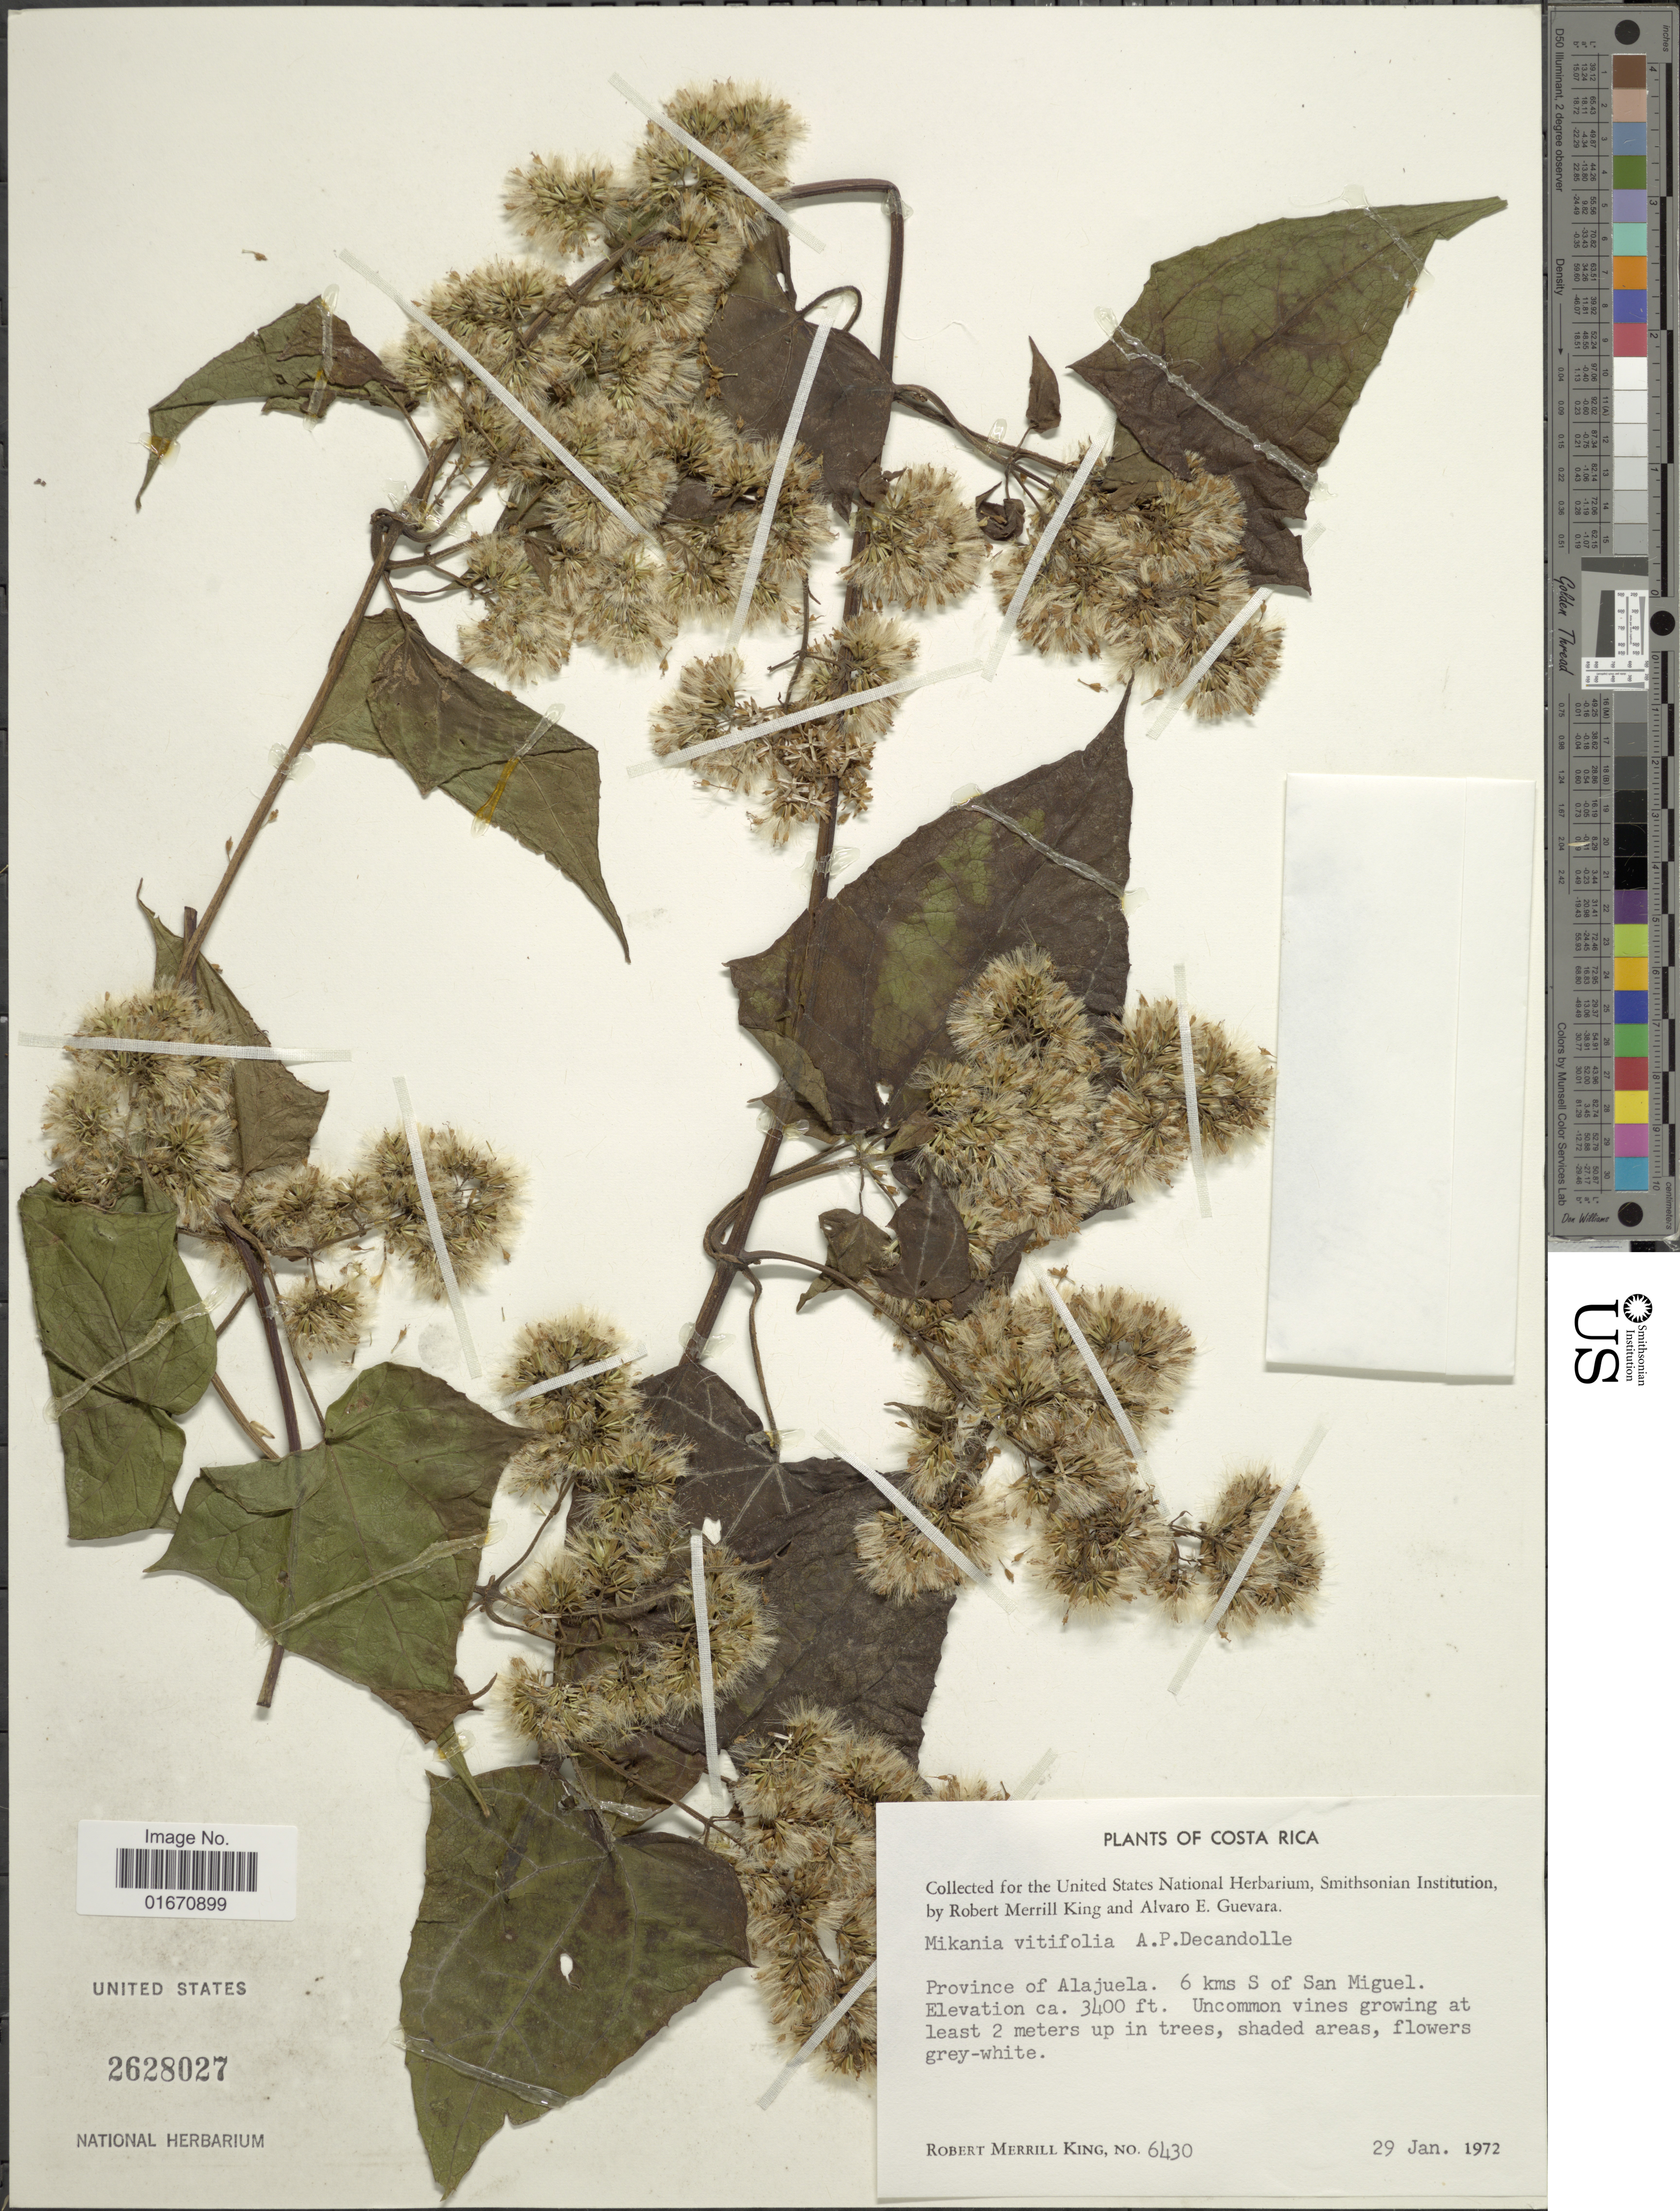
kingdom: Plantae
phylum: Tracheophyta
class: Magnoliopsida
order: Asterales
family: Asteraceae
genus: Mikania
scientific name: Mikania vitifolia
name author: DC.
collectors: R. M. King & A. E. Guevara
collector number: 6430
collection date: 1972-01-29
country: Costa Rica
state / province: Alajuela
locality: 6 kms S of San Miguel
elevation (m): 1036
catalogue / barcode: US 2628027